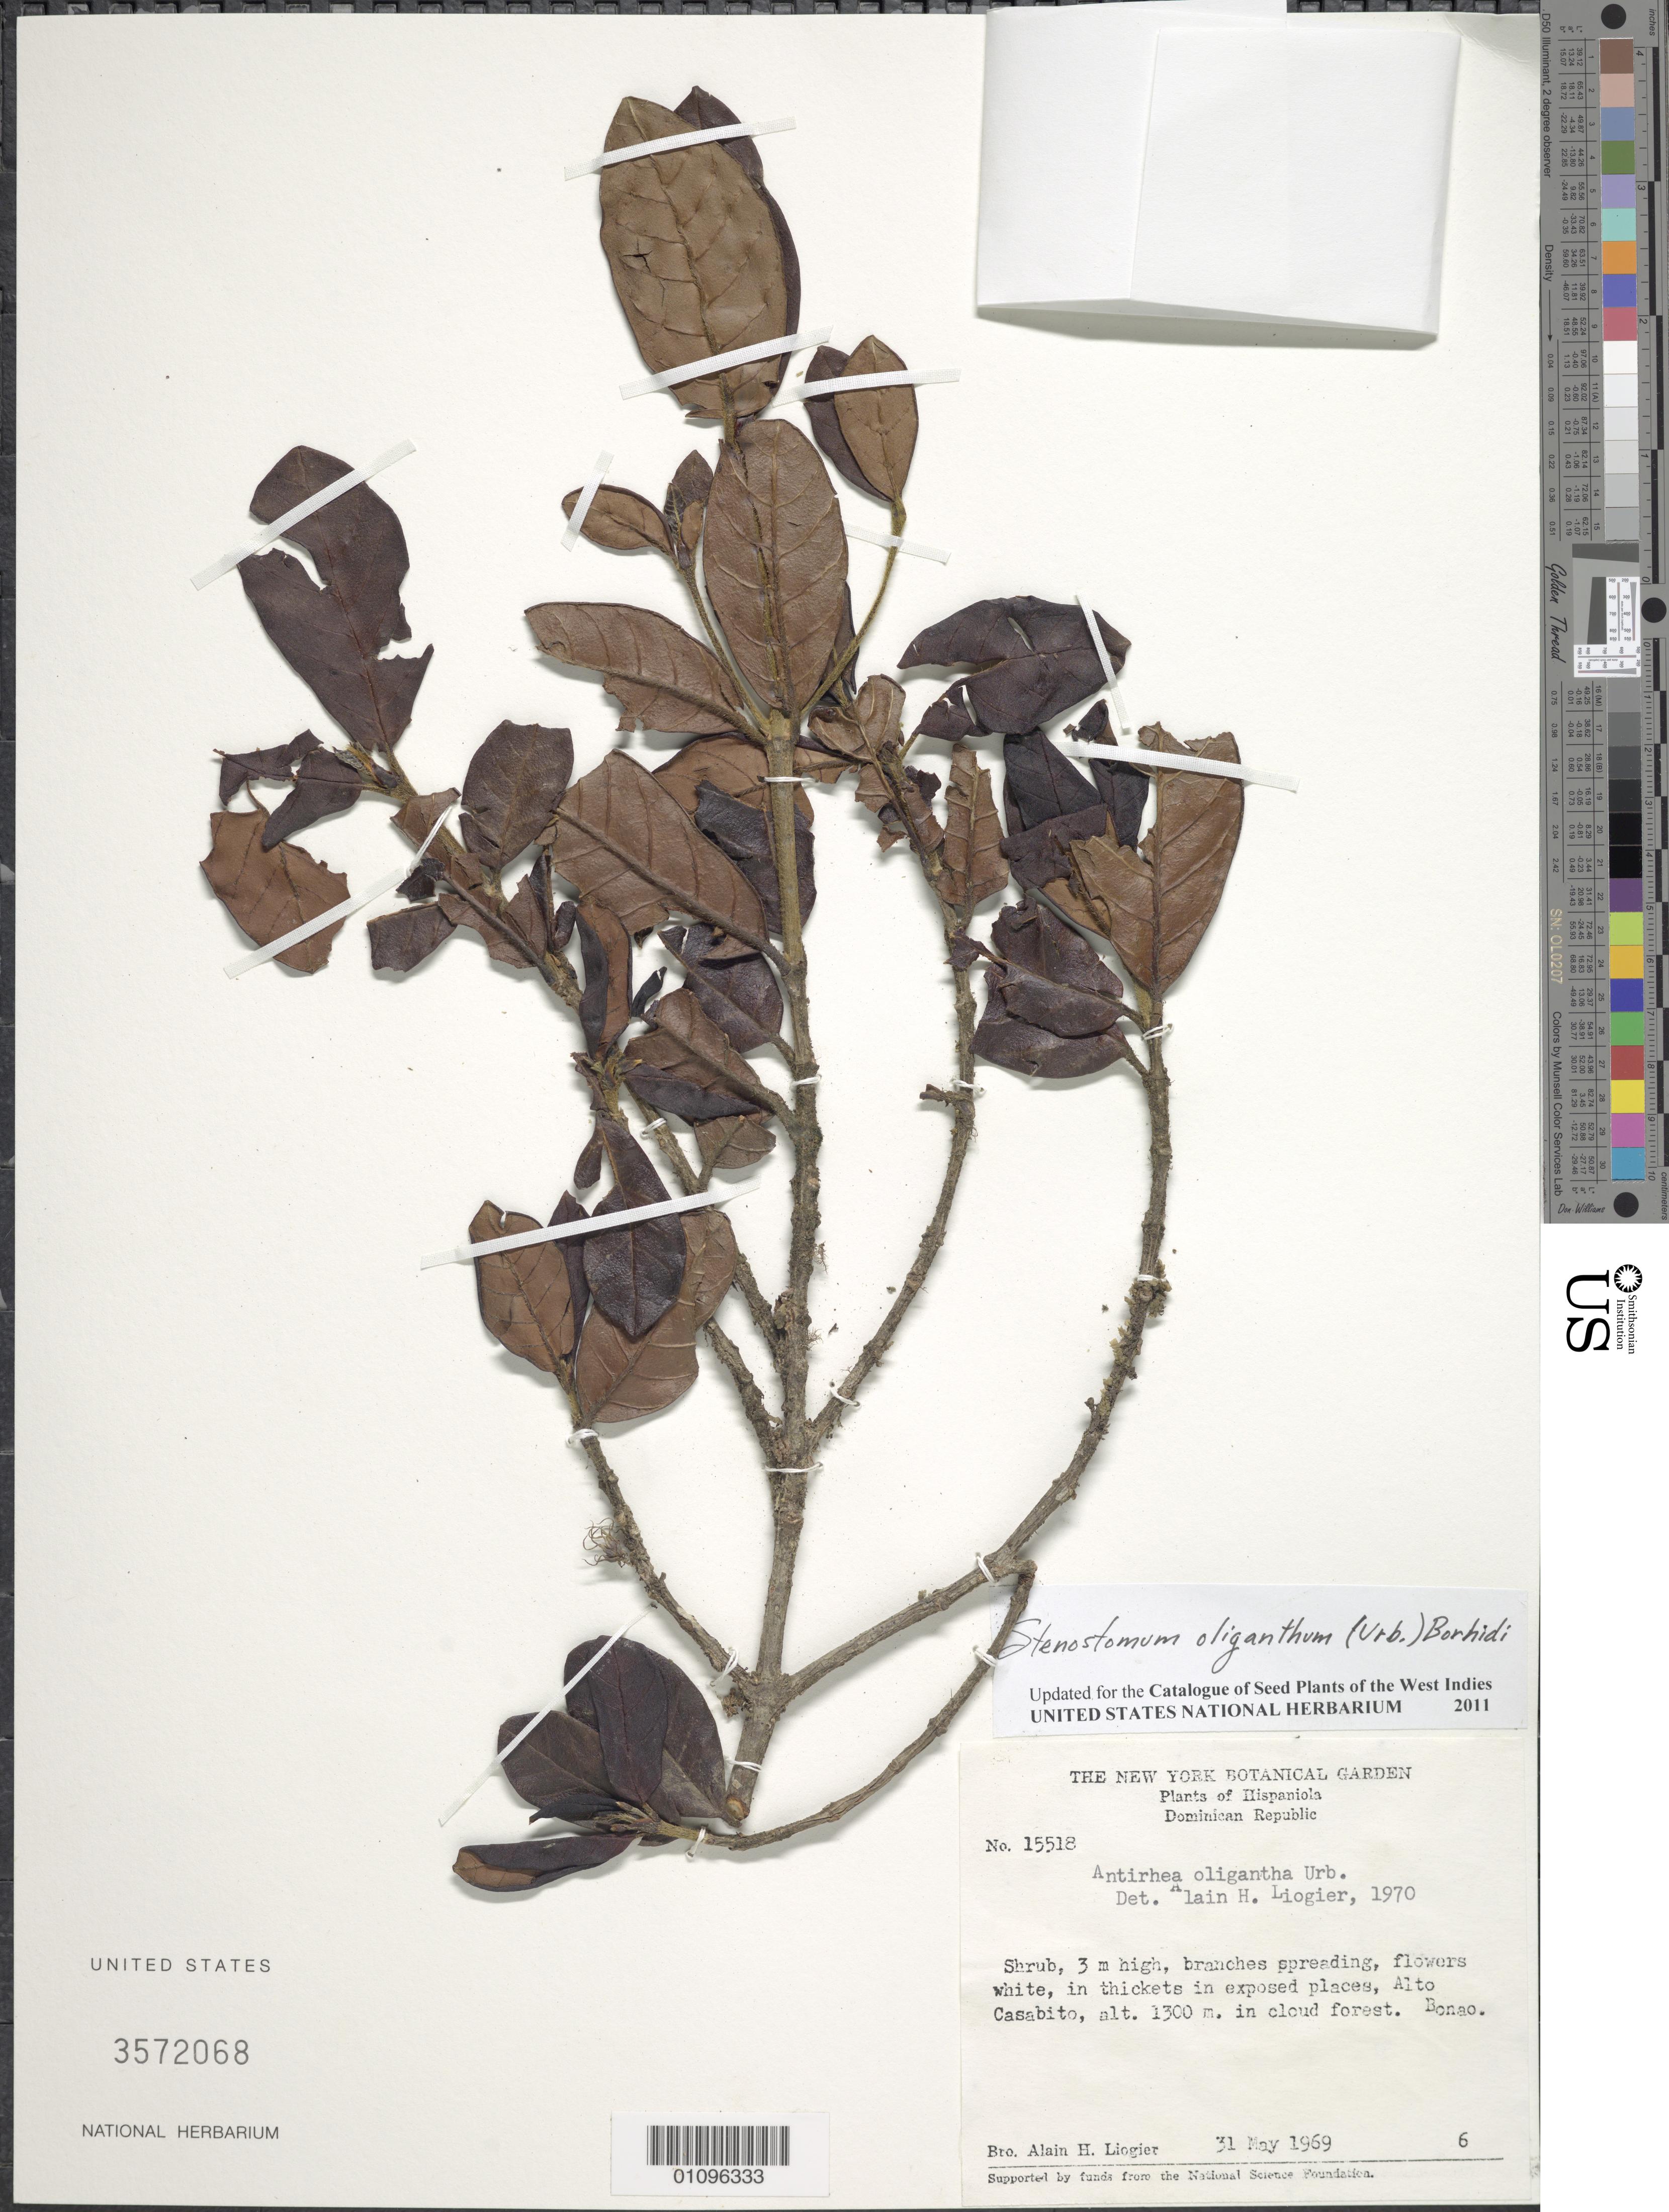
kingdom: Plantae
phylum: Tracheophyta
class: Magnoliopsida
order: Gentianales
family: Rubiaceae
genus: Stenostomum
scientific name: Stenostomum oliganthum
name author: (Urb.) Borhidi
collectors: A. H. Liogier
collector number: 15518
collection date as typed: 31 May 1969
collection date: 1969-05-31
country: Dominican Republic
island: Hispaniola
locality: Alto Casabito, Bonao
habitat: In thickets in exposed places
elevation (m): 1300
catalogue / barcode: US 3572068